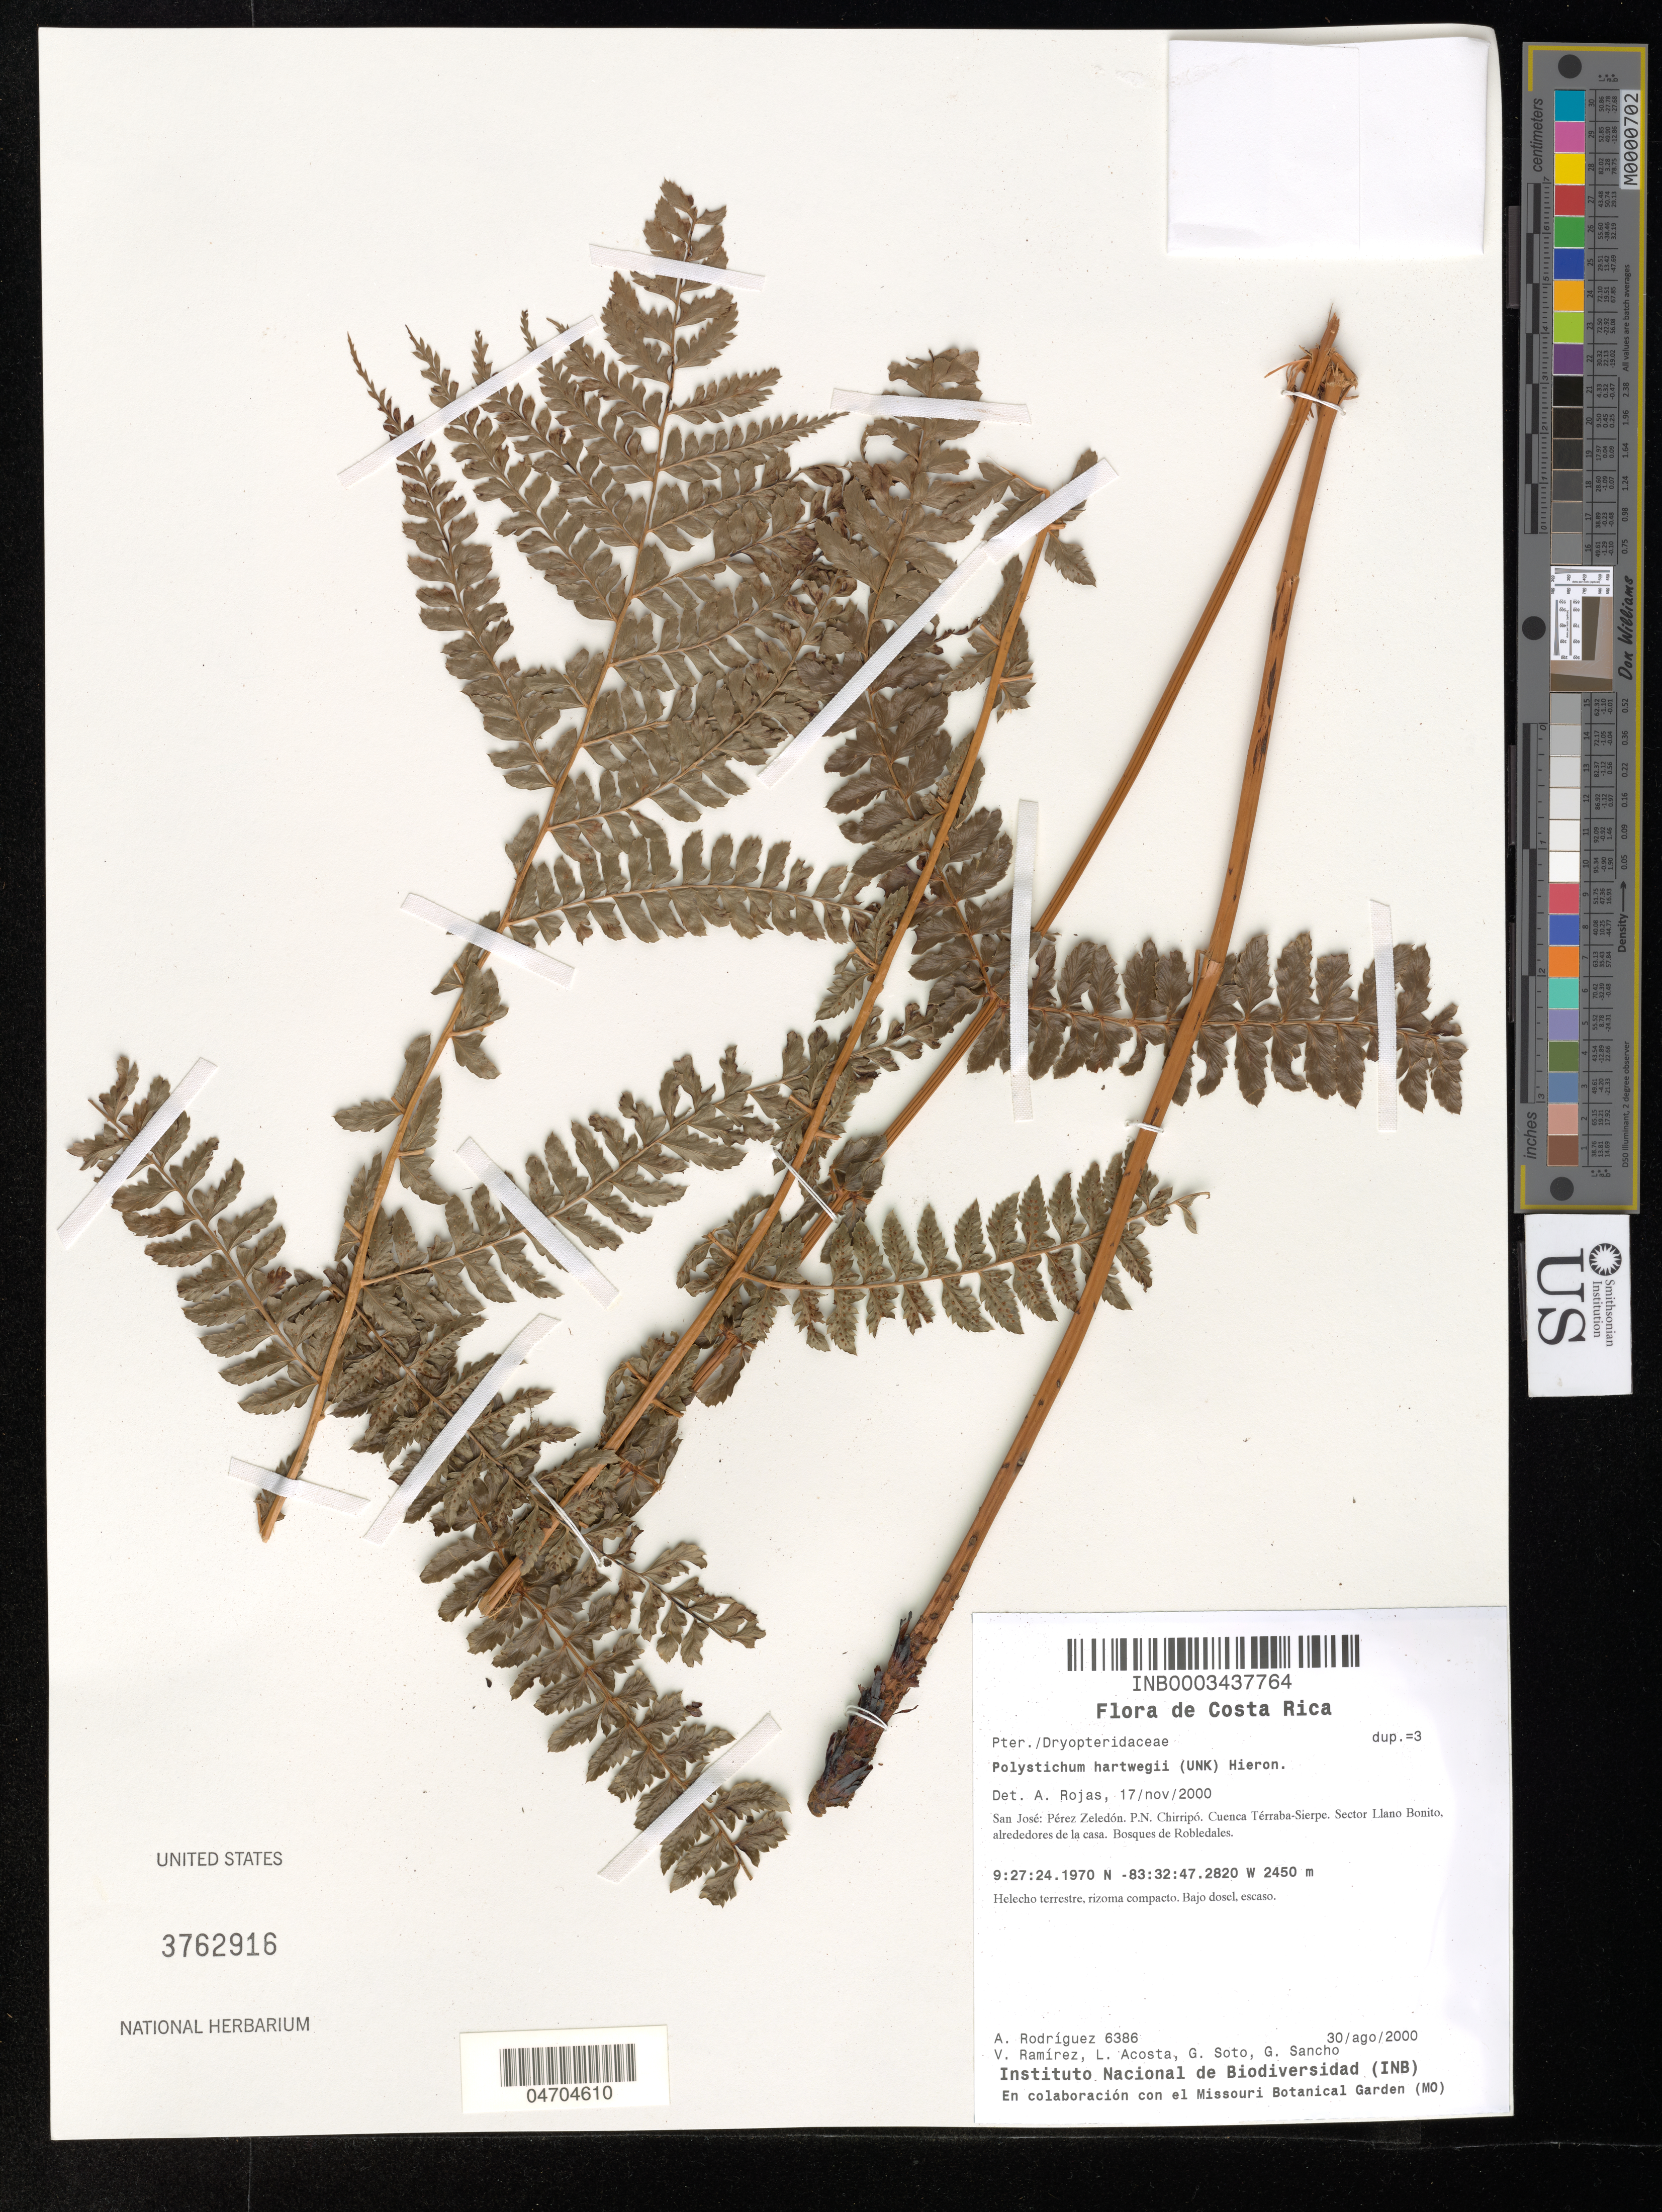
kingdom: Plantae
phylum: Tracheophyta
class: Polypodiopsida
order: Polypodiales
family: Dryopteridaceae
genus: Polystichum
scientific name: Polystichum hartwegii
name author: (Klotzsch) Hieron.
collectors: A. Rodríguez, V. Ramirez, L. Acosta, G. Soto & G. Sancho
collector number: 6386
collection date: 2000-08-30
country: Costa Rica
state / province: San José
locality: Pérez Zeledón. P. N. Chirripó. Cuenca Térraba-Sierpe. Sector Llano Bonito, alrededores de la casa. Bosques de Robledales.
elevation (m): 2450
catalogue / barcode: US 3762916